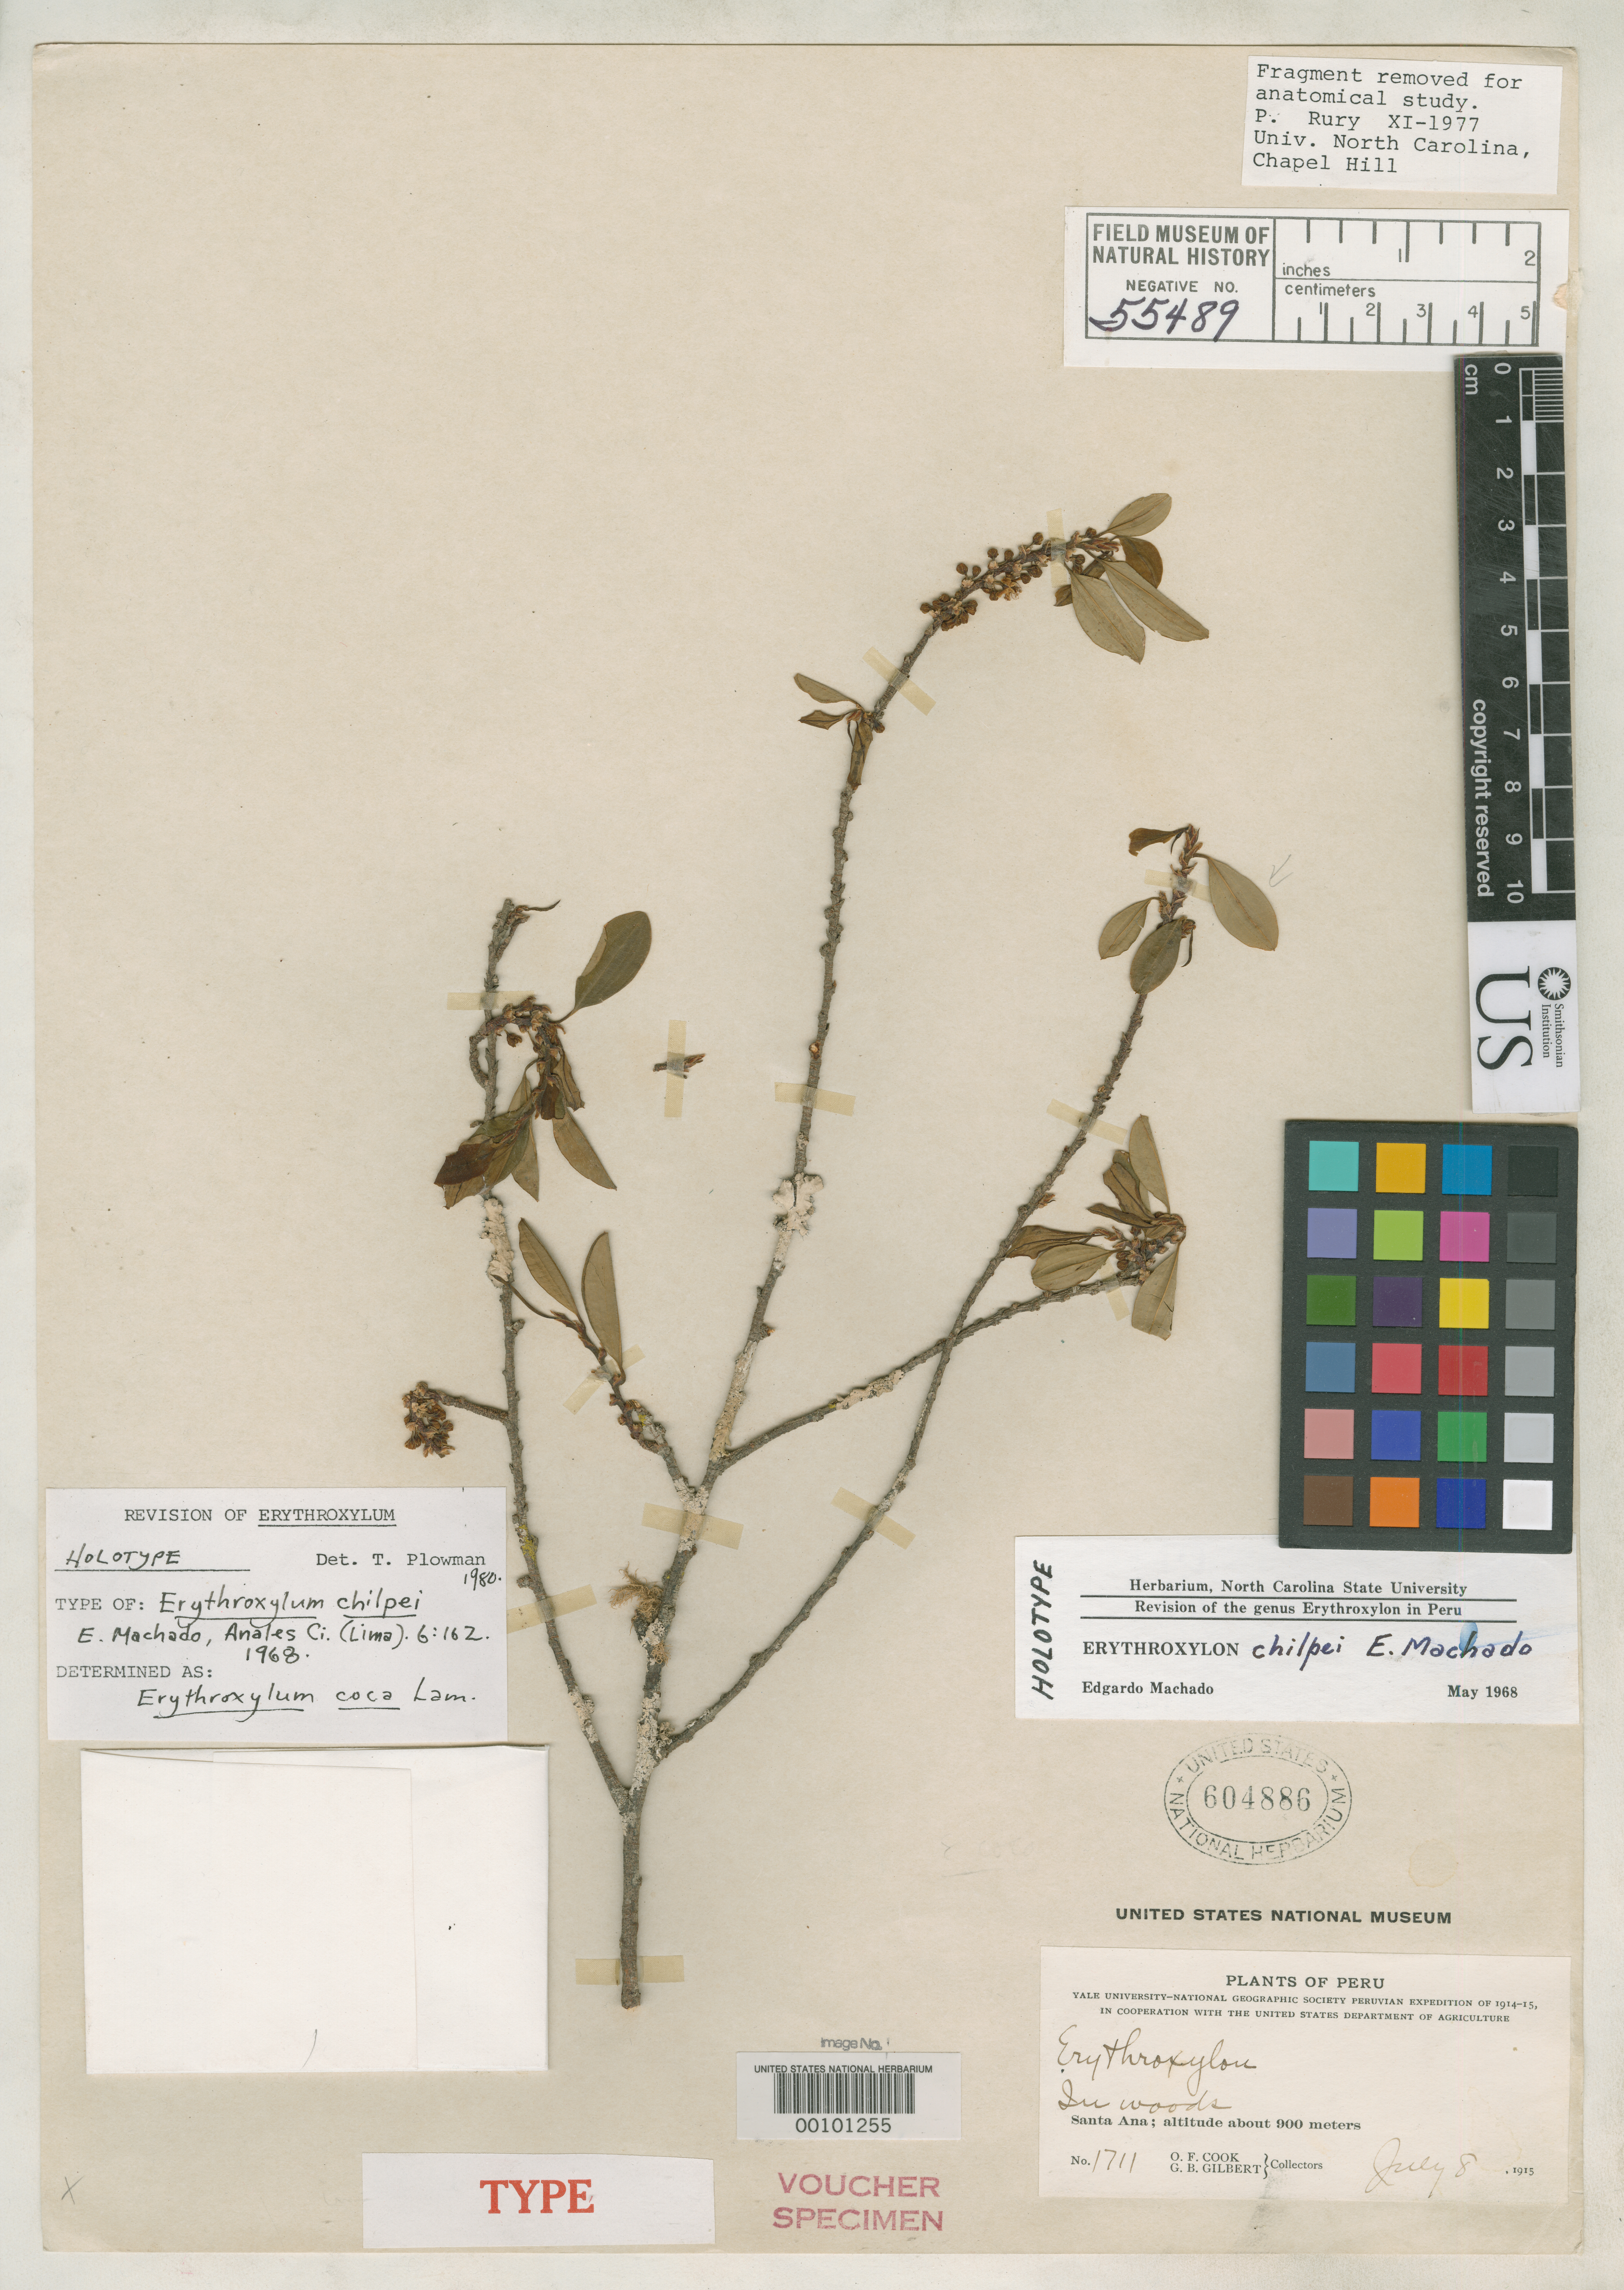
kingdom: Plantae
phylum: Tracheophyta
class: Magnoliopsida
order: Malpighiales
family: Erythroxylaceae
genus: Erythroxylum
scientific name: Erythroxylum chilpei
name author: Machado Cazorla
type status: Holotype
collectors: O. F. Cook & G. B. Gilbert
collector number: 1711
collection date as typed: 08 Jul 1915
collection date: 1915-07-08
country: Peru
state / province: Cusco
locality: Santa Ana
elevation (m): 900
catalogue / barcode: US 604886